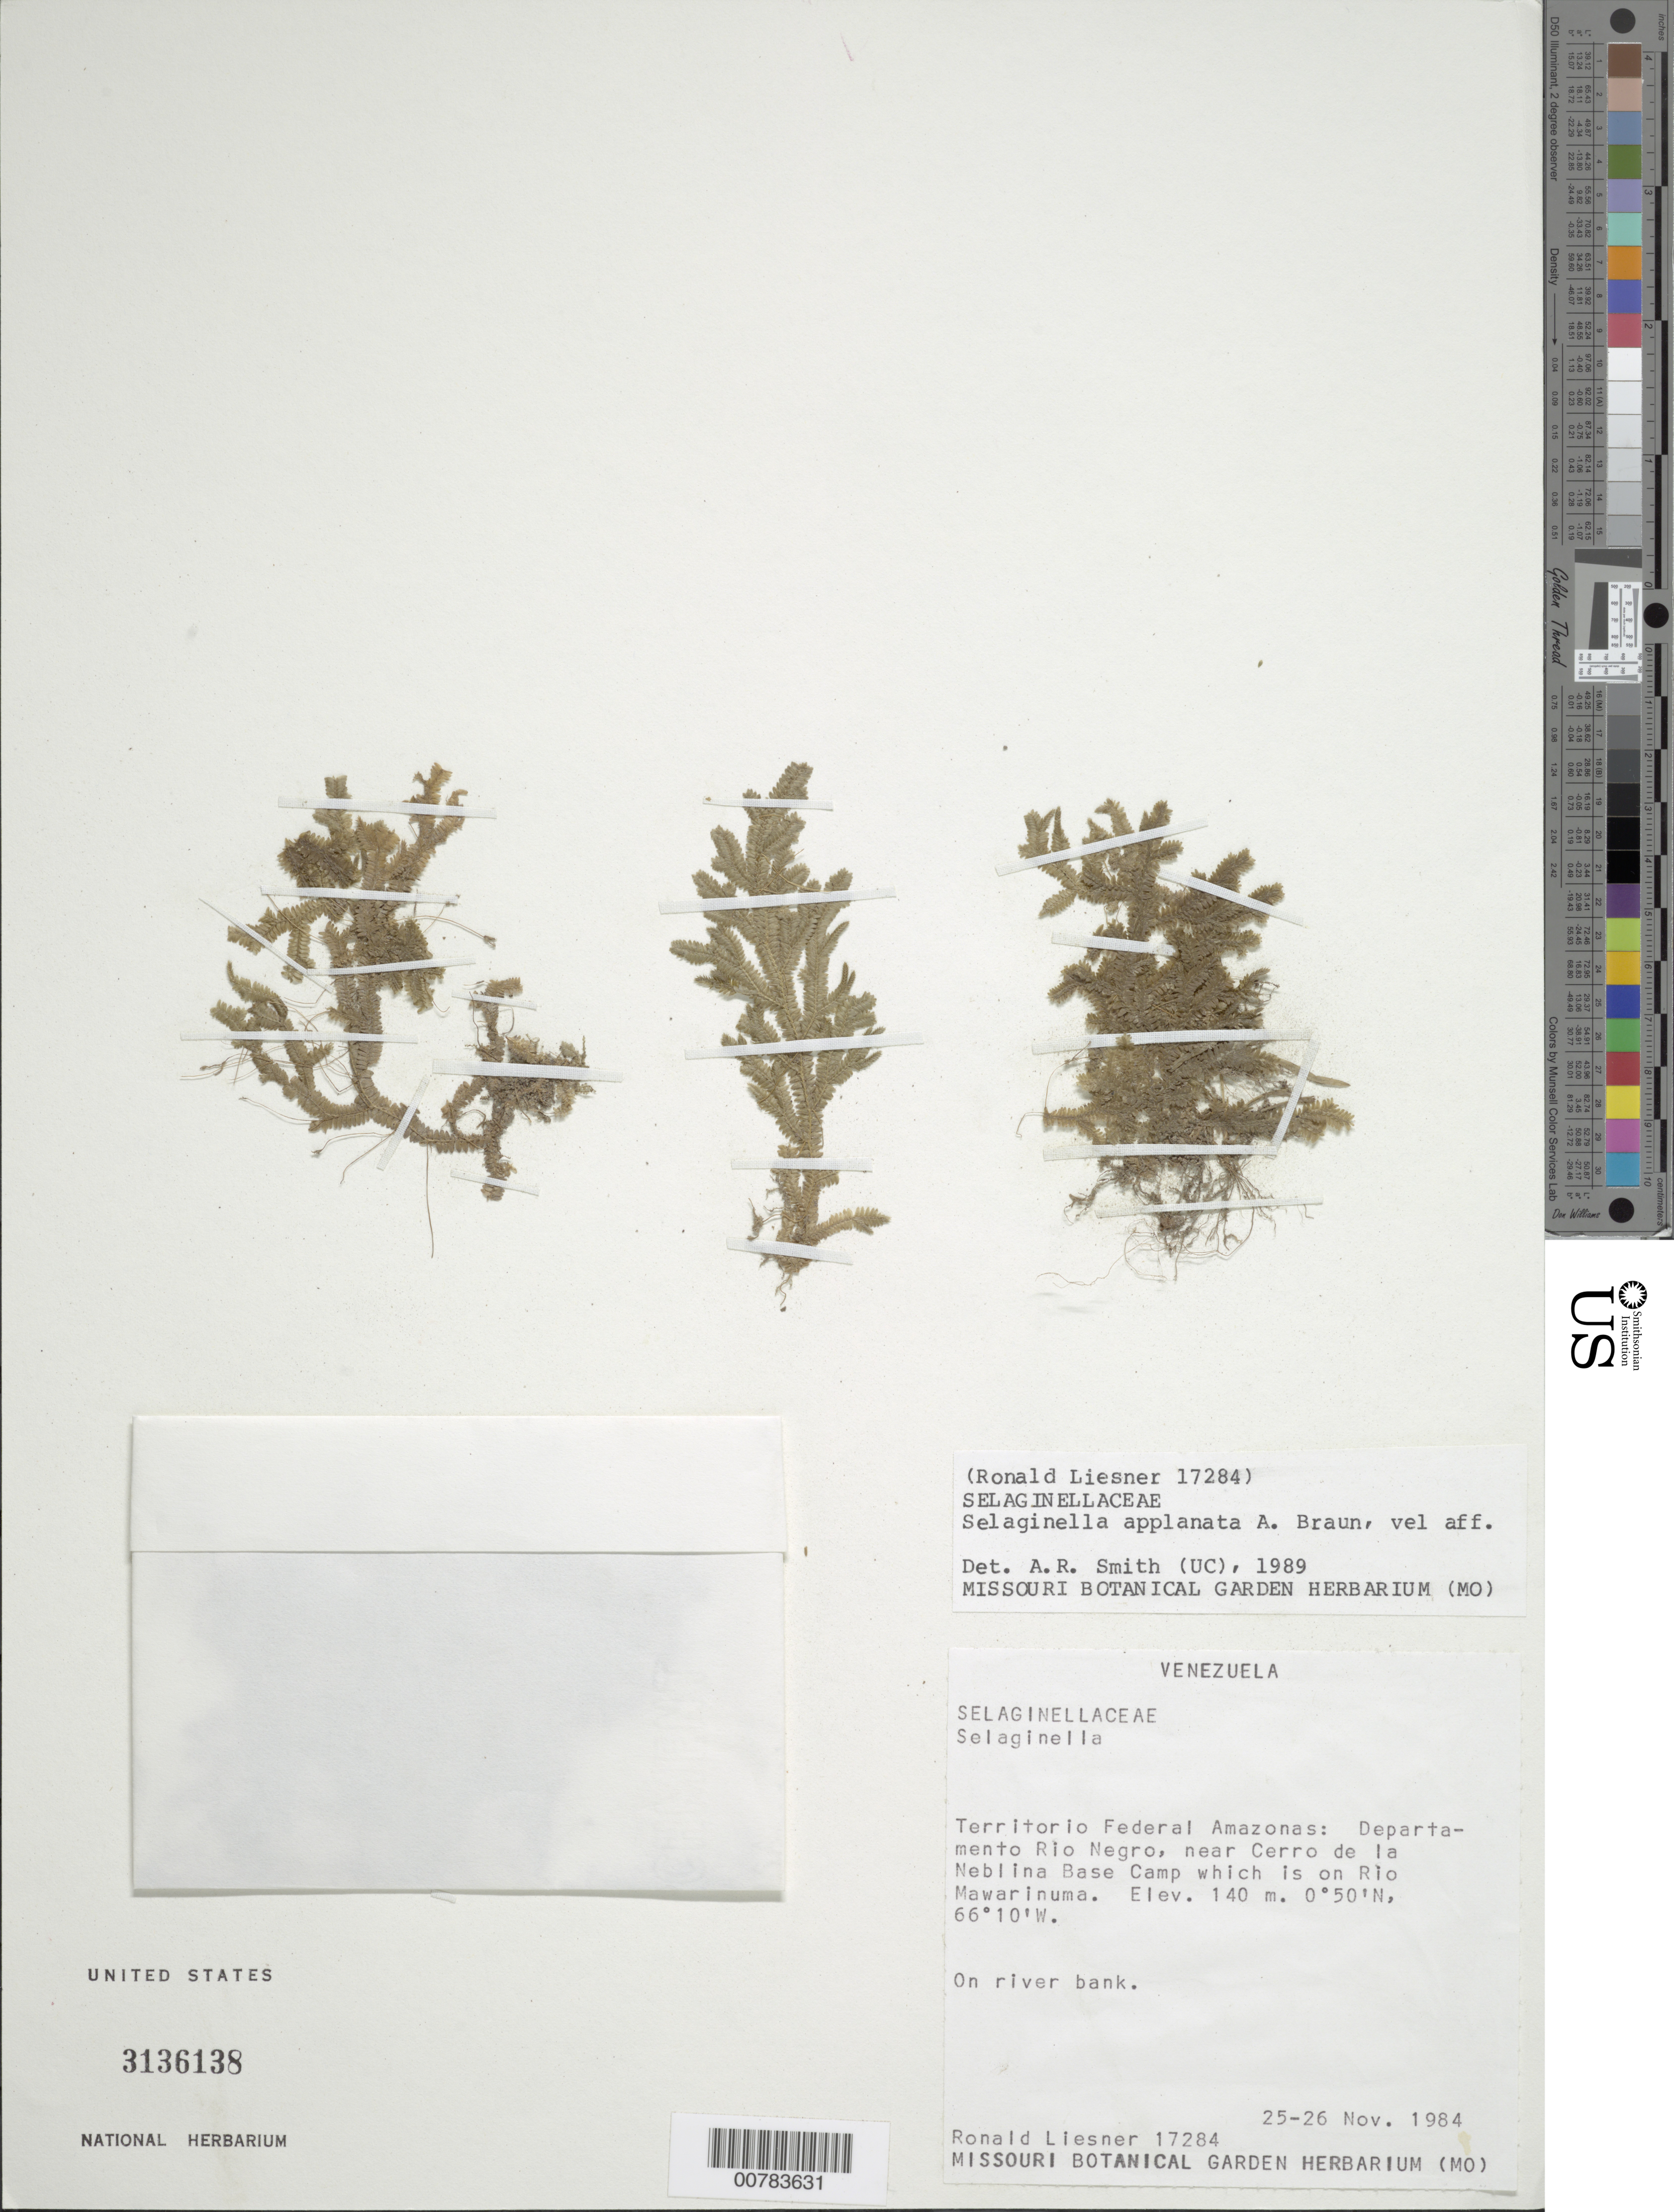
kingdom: Plantae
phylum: Tracheophyta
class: Lycopodiopsida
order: Selaginellales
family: Selaginellaceae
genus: Selaginella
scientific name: Selaginella marvarinumensis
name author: Valdespino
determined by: Valdespino, I. A., (PMA), Universidad de Panama (PANAMA)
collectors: R. L. Liesner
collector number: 17284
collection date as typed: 25-Nov-84 to 26-Nov-84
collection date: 1984-11-25/1984-11-26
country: Venezuela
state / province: Amazonas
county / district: Río Negro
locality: Cerro de La Neblina Base Camp, close to, on Río Mawarinuma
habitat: River bank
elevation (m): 140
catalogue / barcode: US 3136138